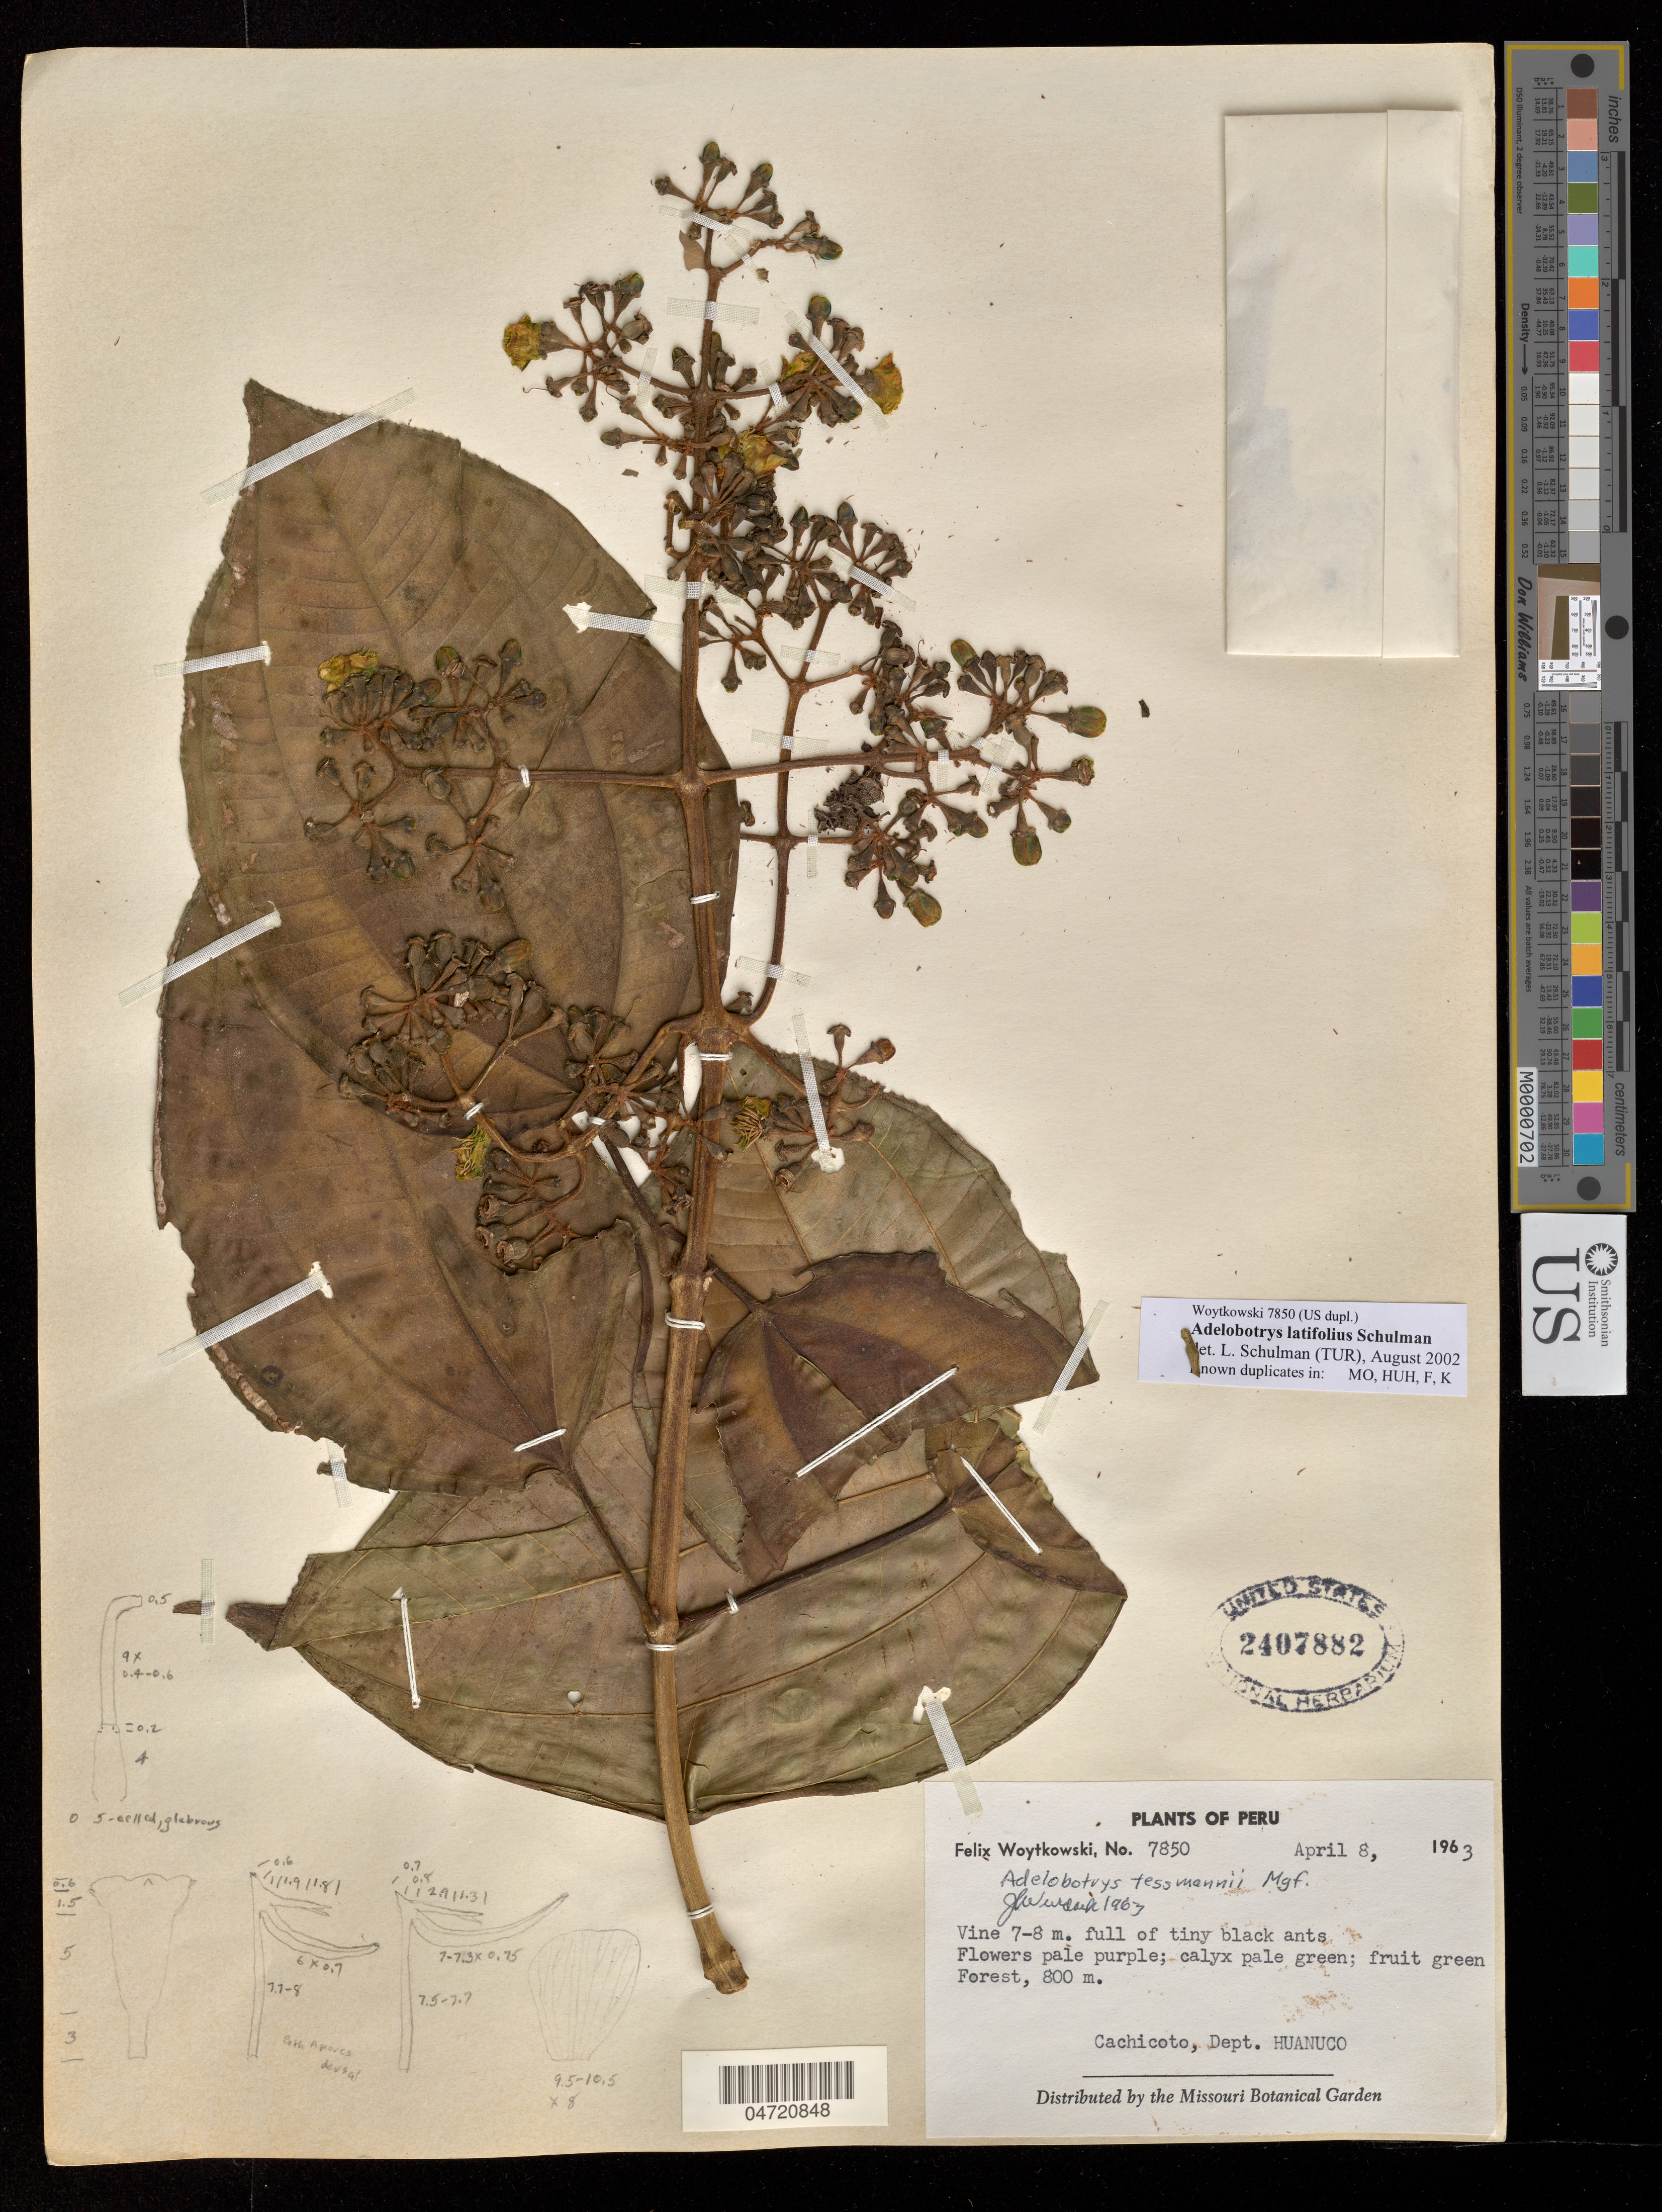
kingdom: Plantae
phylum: Tracheophyta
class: Magnoliopsida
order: Myrtales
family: Melastomataceae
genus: Adelobotrys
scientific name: Adelobotrys latifolius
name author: Schulman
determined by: Schulman, Leif, (TUR), University of Turku (FINLAND)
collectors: F. Woytkowski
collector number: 7850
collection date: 1963-04-08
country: Peru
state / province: Huánuco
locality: Cachicoto.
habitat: Forest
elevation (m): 800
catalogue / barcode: US 2407882